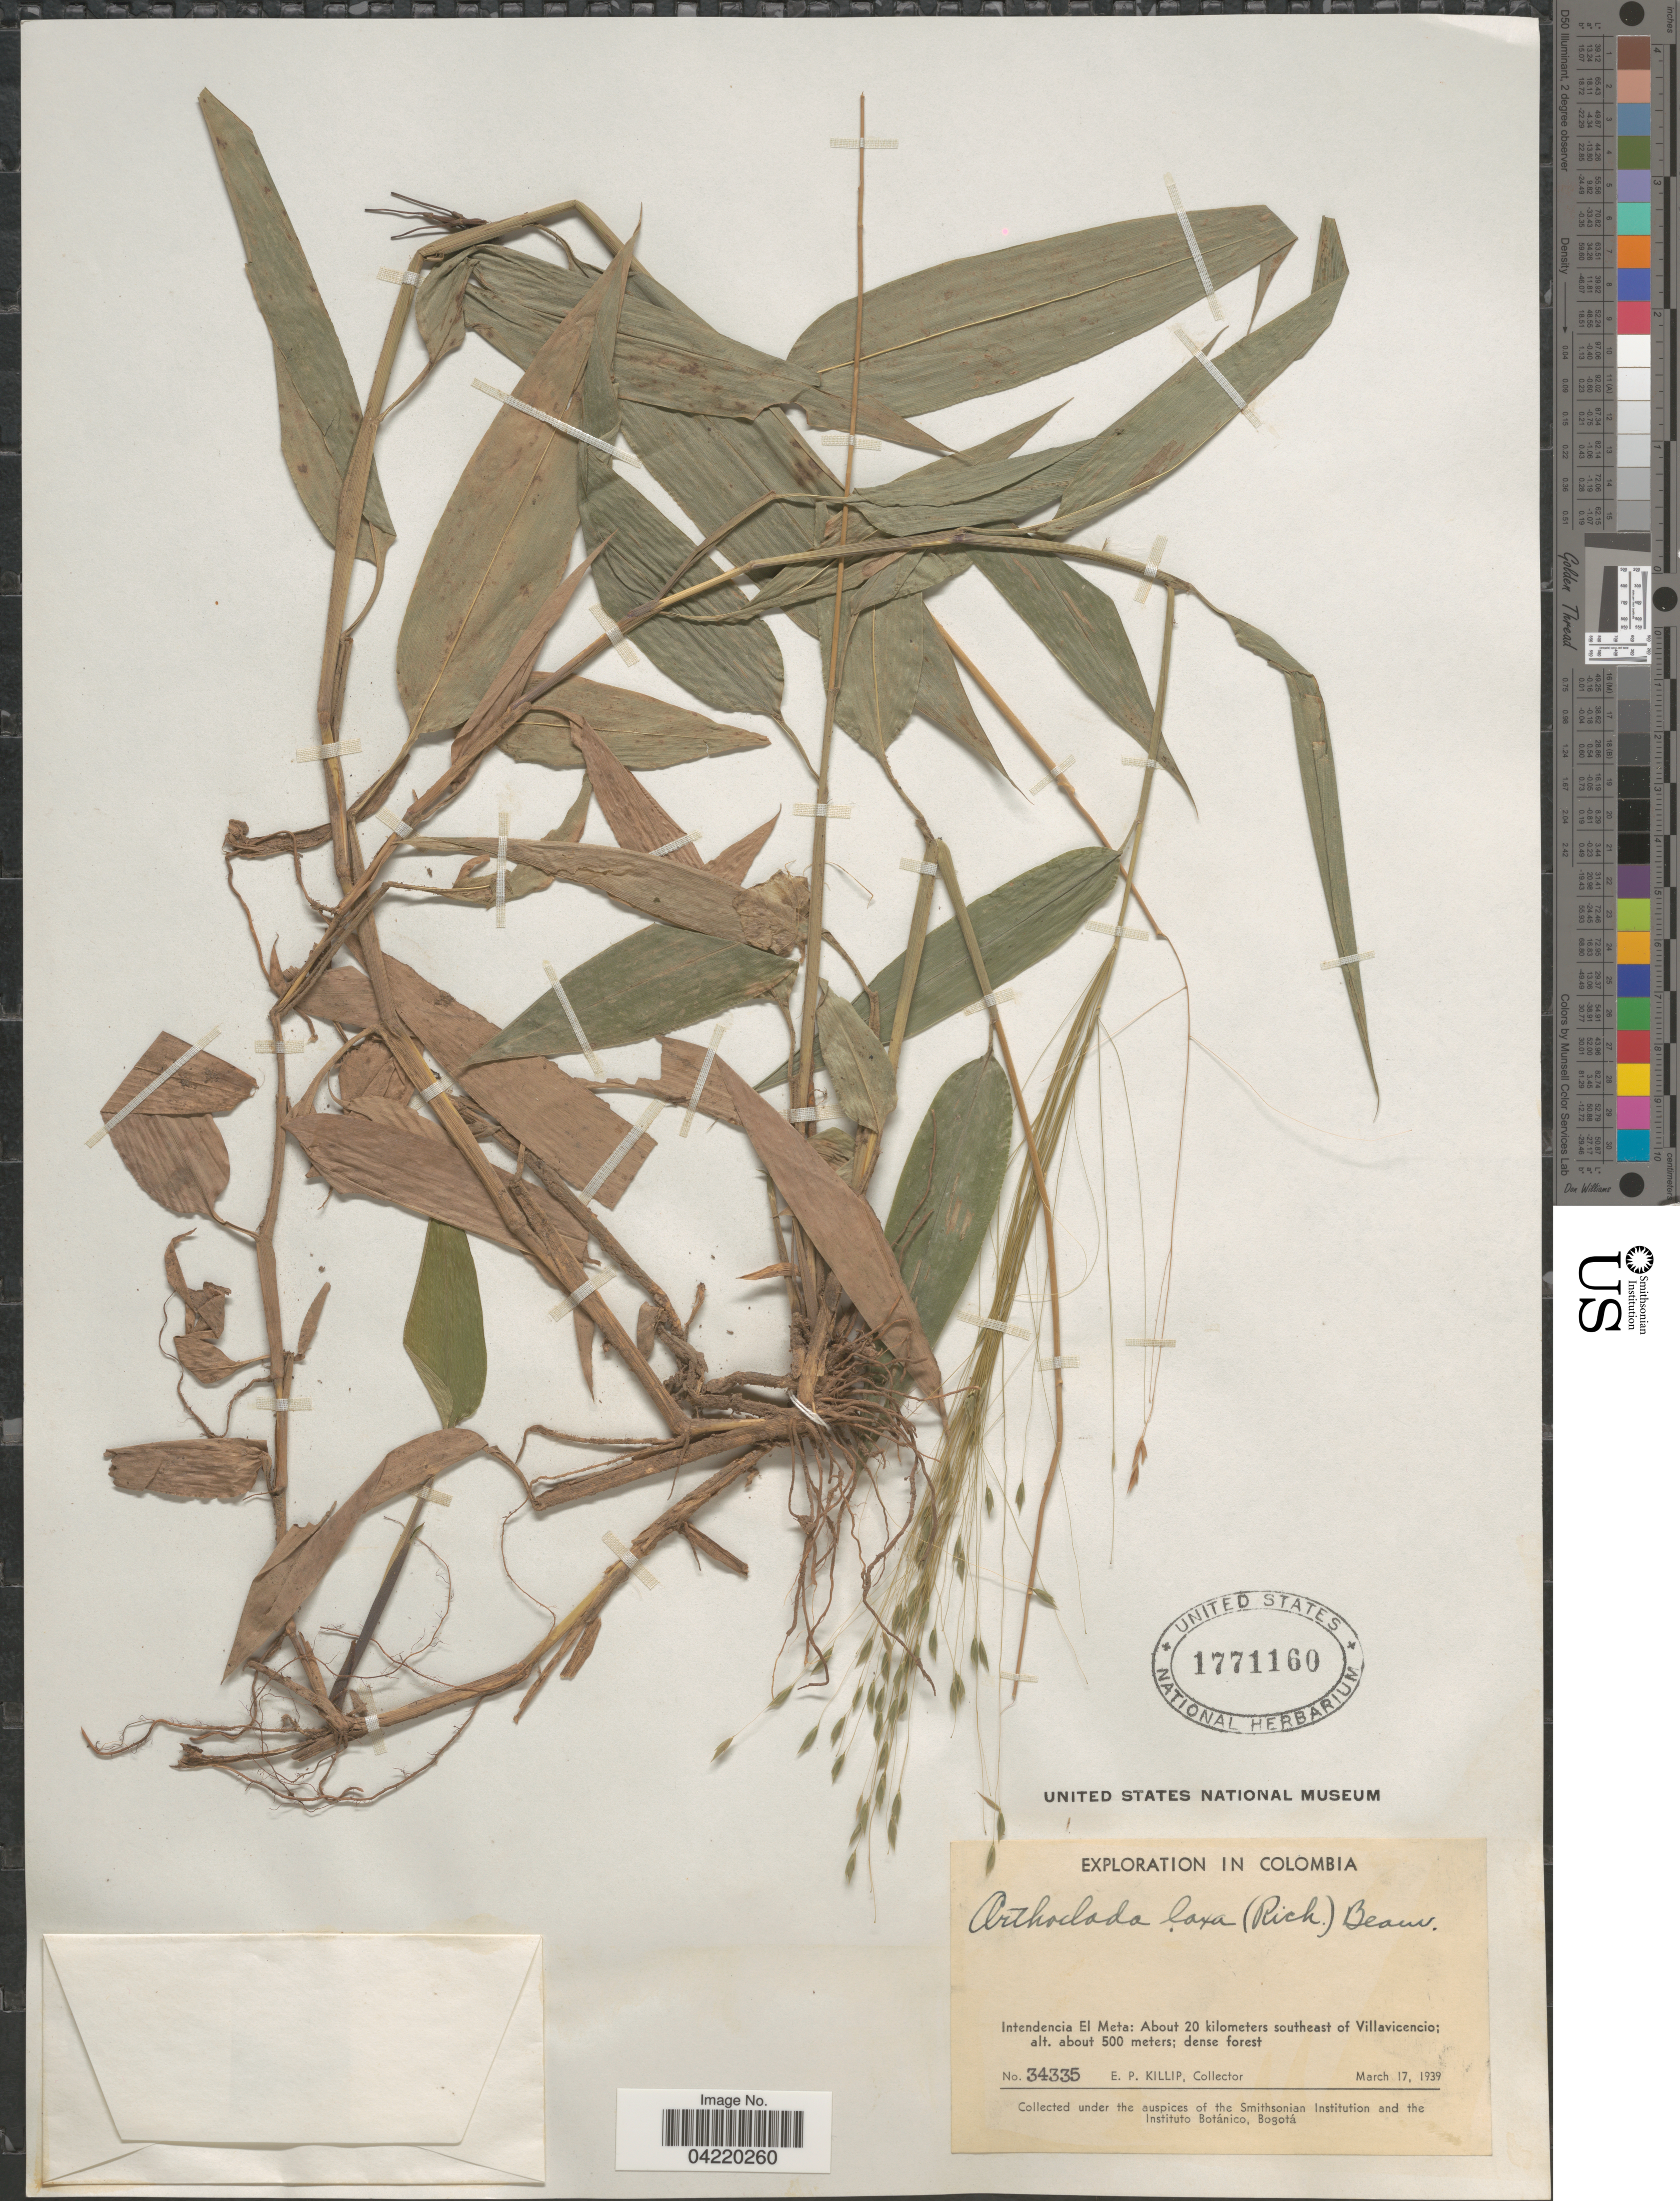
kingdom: Plantae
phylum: Tracheophyta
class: Liliopsida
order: Poales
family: Poaceae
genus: Orthoclada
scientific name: Orthoclada laxa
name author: P. Beauv.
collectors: E. P. Killip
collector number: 34335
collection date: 1939-03-17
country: Colombia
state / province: Meta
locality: Exploration in Colombia. Intendencia El Meta: About 20 kilometers southeast of Villavicencio.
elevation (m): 500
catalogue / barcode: US 1771160